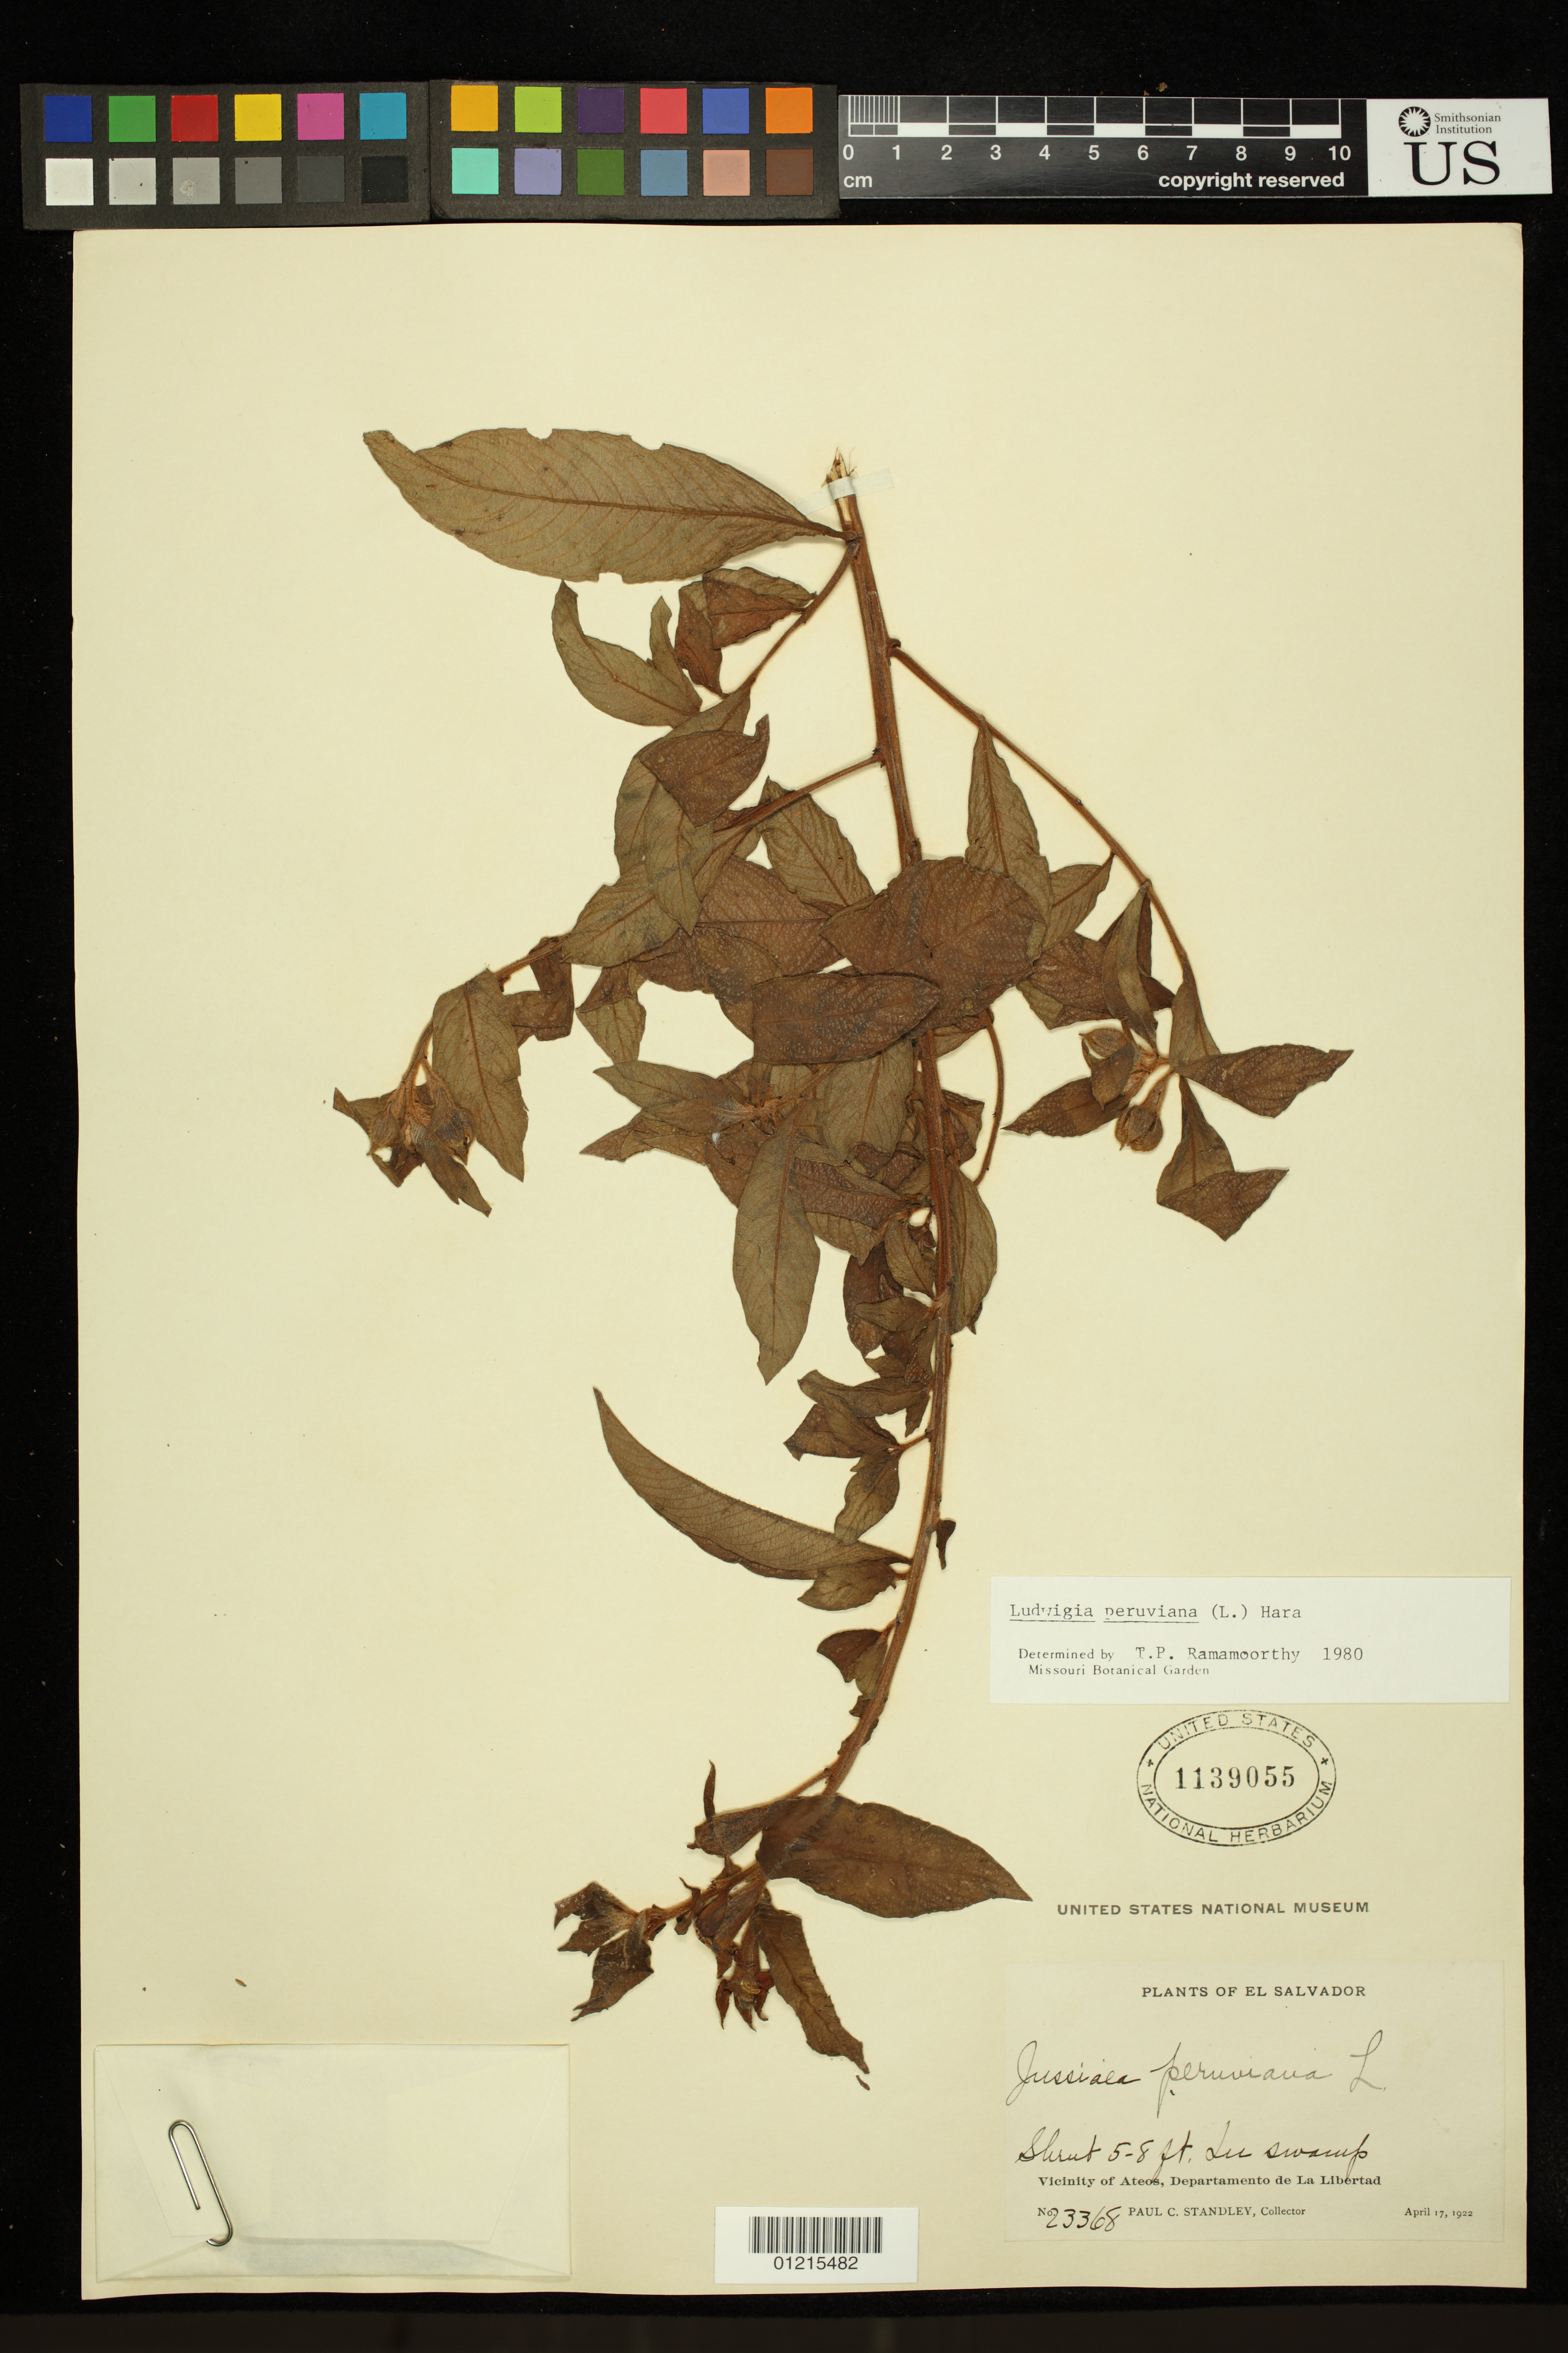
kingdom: Plantae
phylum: Tracheophyta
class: Magnoliopsida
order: Myrtales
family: Onagraceae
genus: Ludwigia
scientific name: Ludwigia peruviana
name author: (L.) H. Hara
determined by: Ramamoorthy, T. P.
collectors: P. C. Standley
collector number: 23368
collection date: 1922-04-17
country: El Salvador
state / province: La Libertad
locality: Vicinity of Ateos.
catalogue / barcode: US 1139055